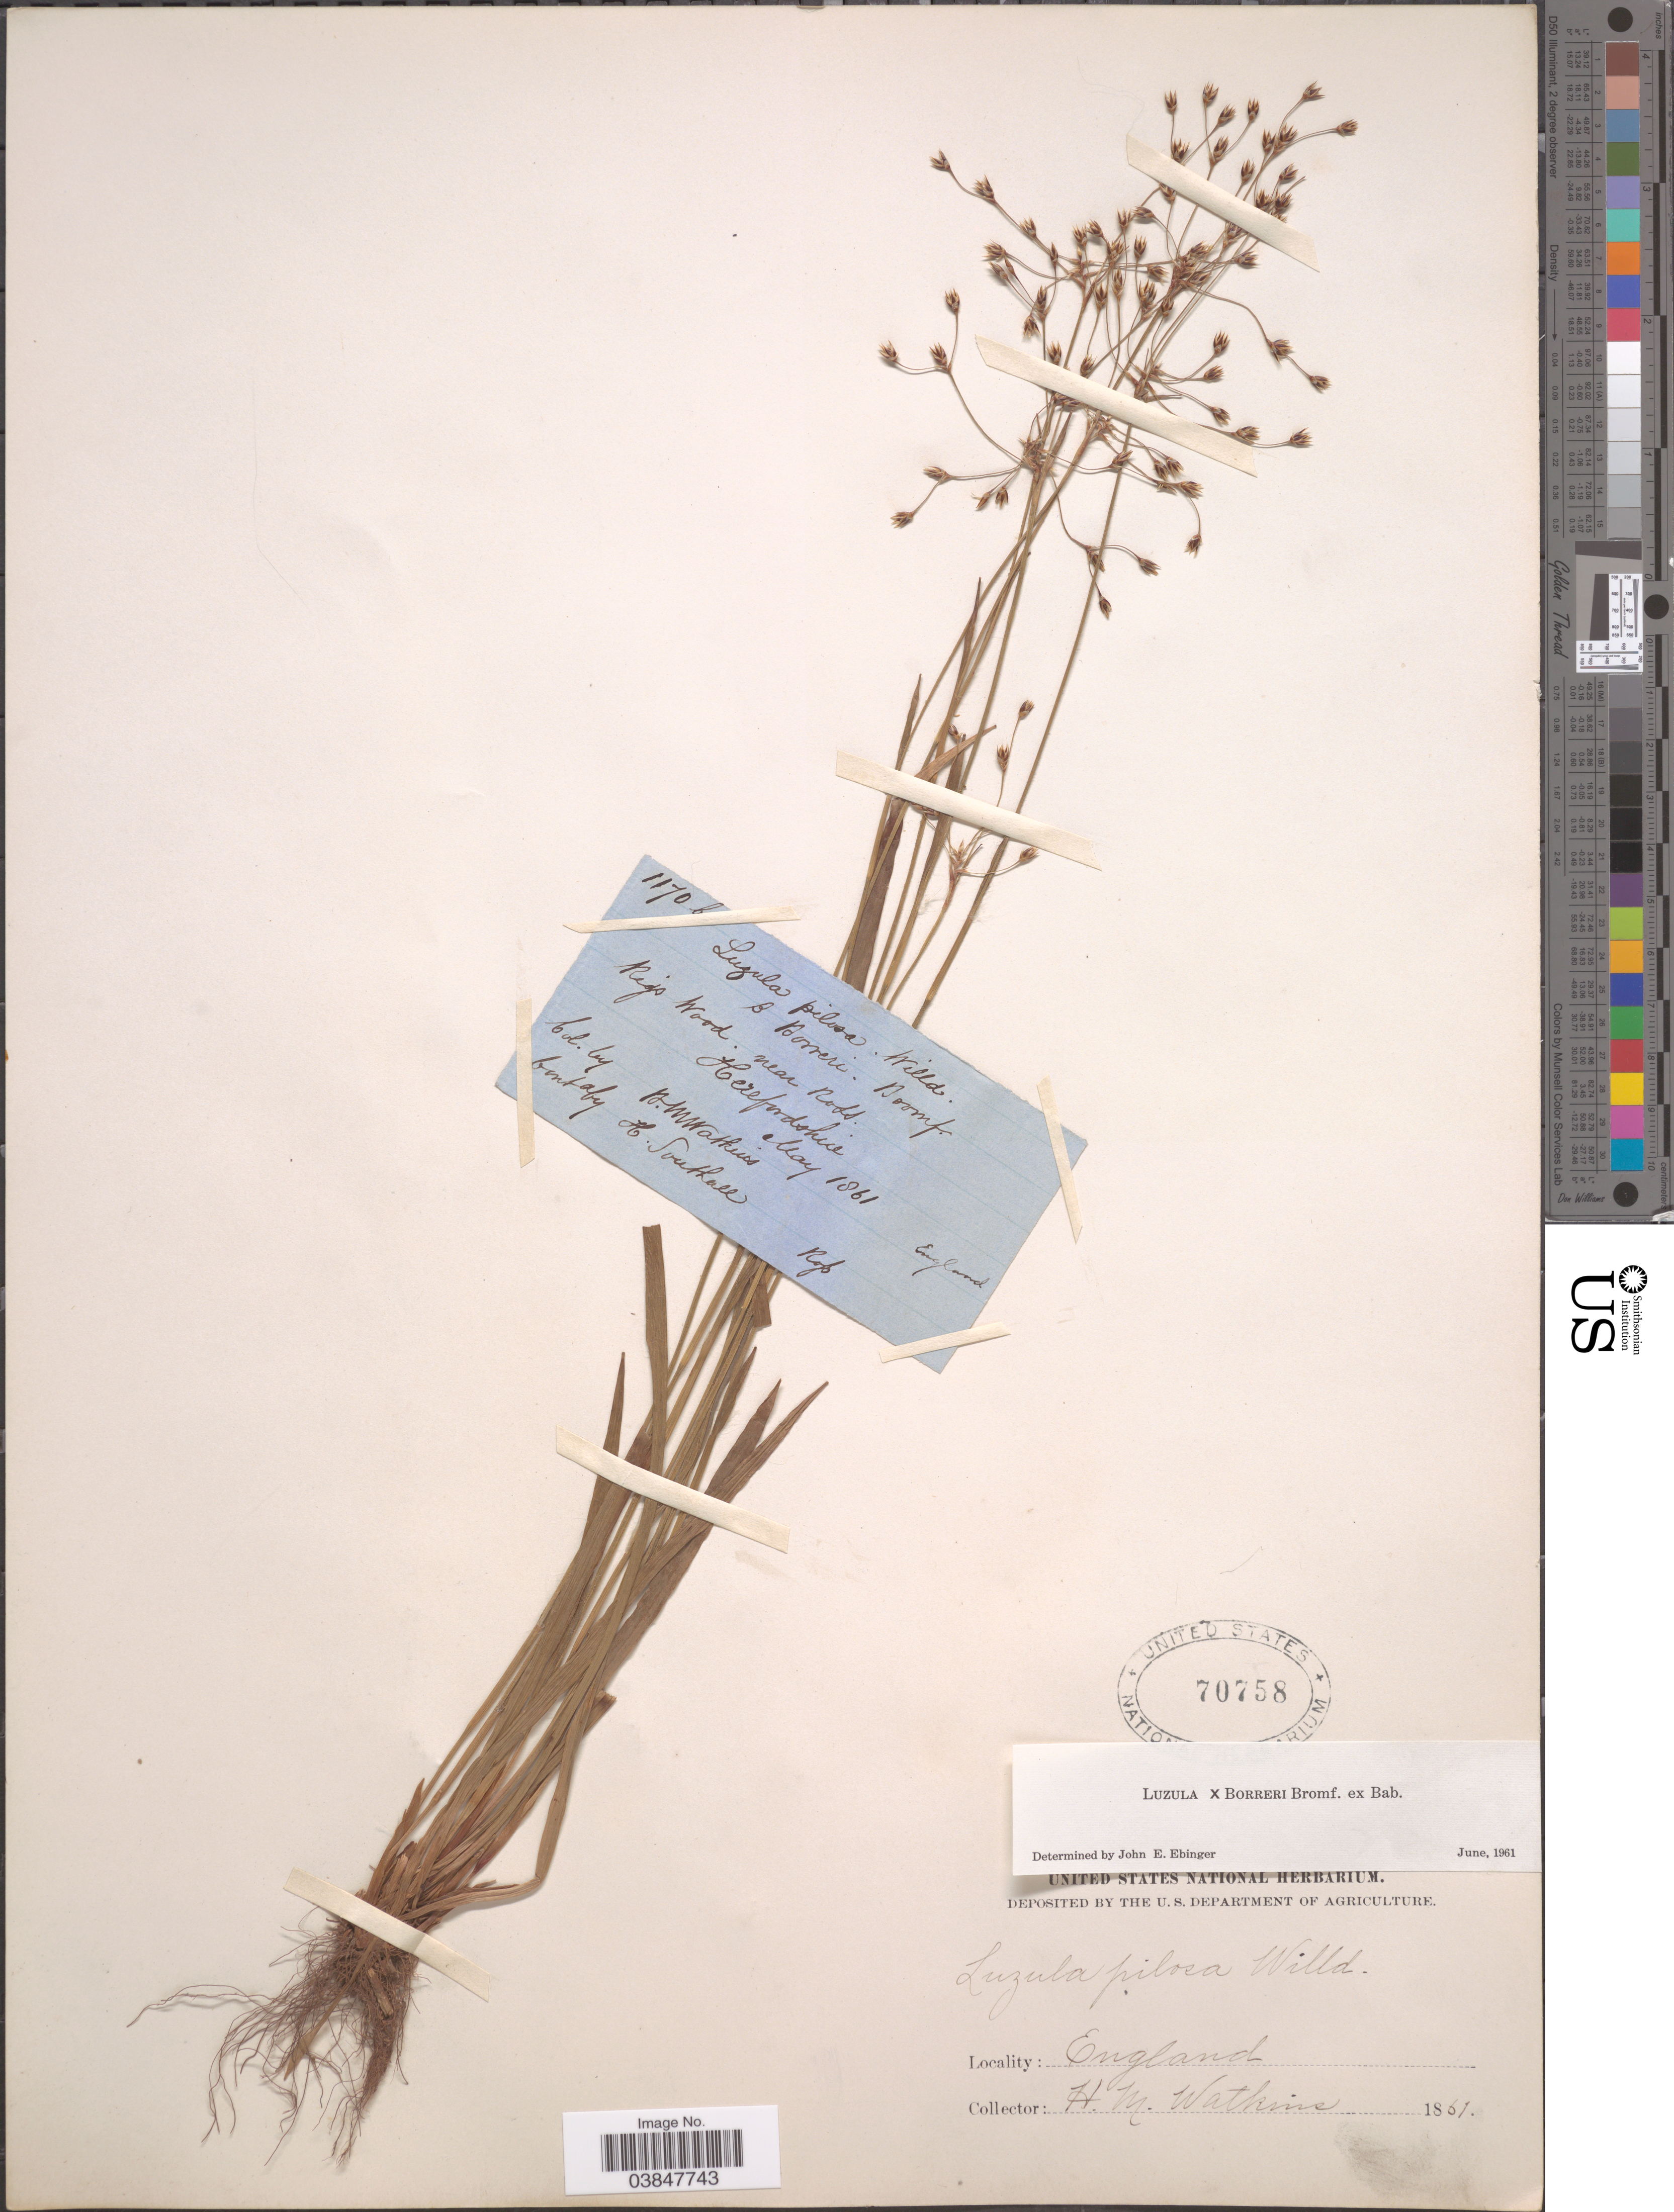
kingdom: Plantae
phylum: Tracheophyta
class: Liliopsida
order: Poales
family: Juncaceae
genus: Luzula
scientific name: Luzula x borreri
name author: Bromf. ex Bab.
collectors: B. Watkins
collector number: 1170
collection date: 1861-05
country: United Kingdom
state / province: England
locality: Rigs Wood. near Ross. Herefordshine.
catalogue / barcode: US 70758